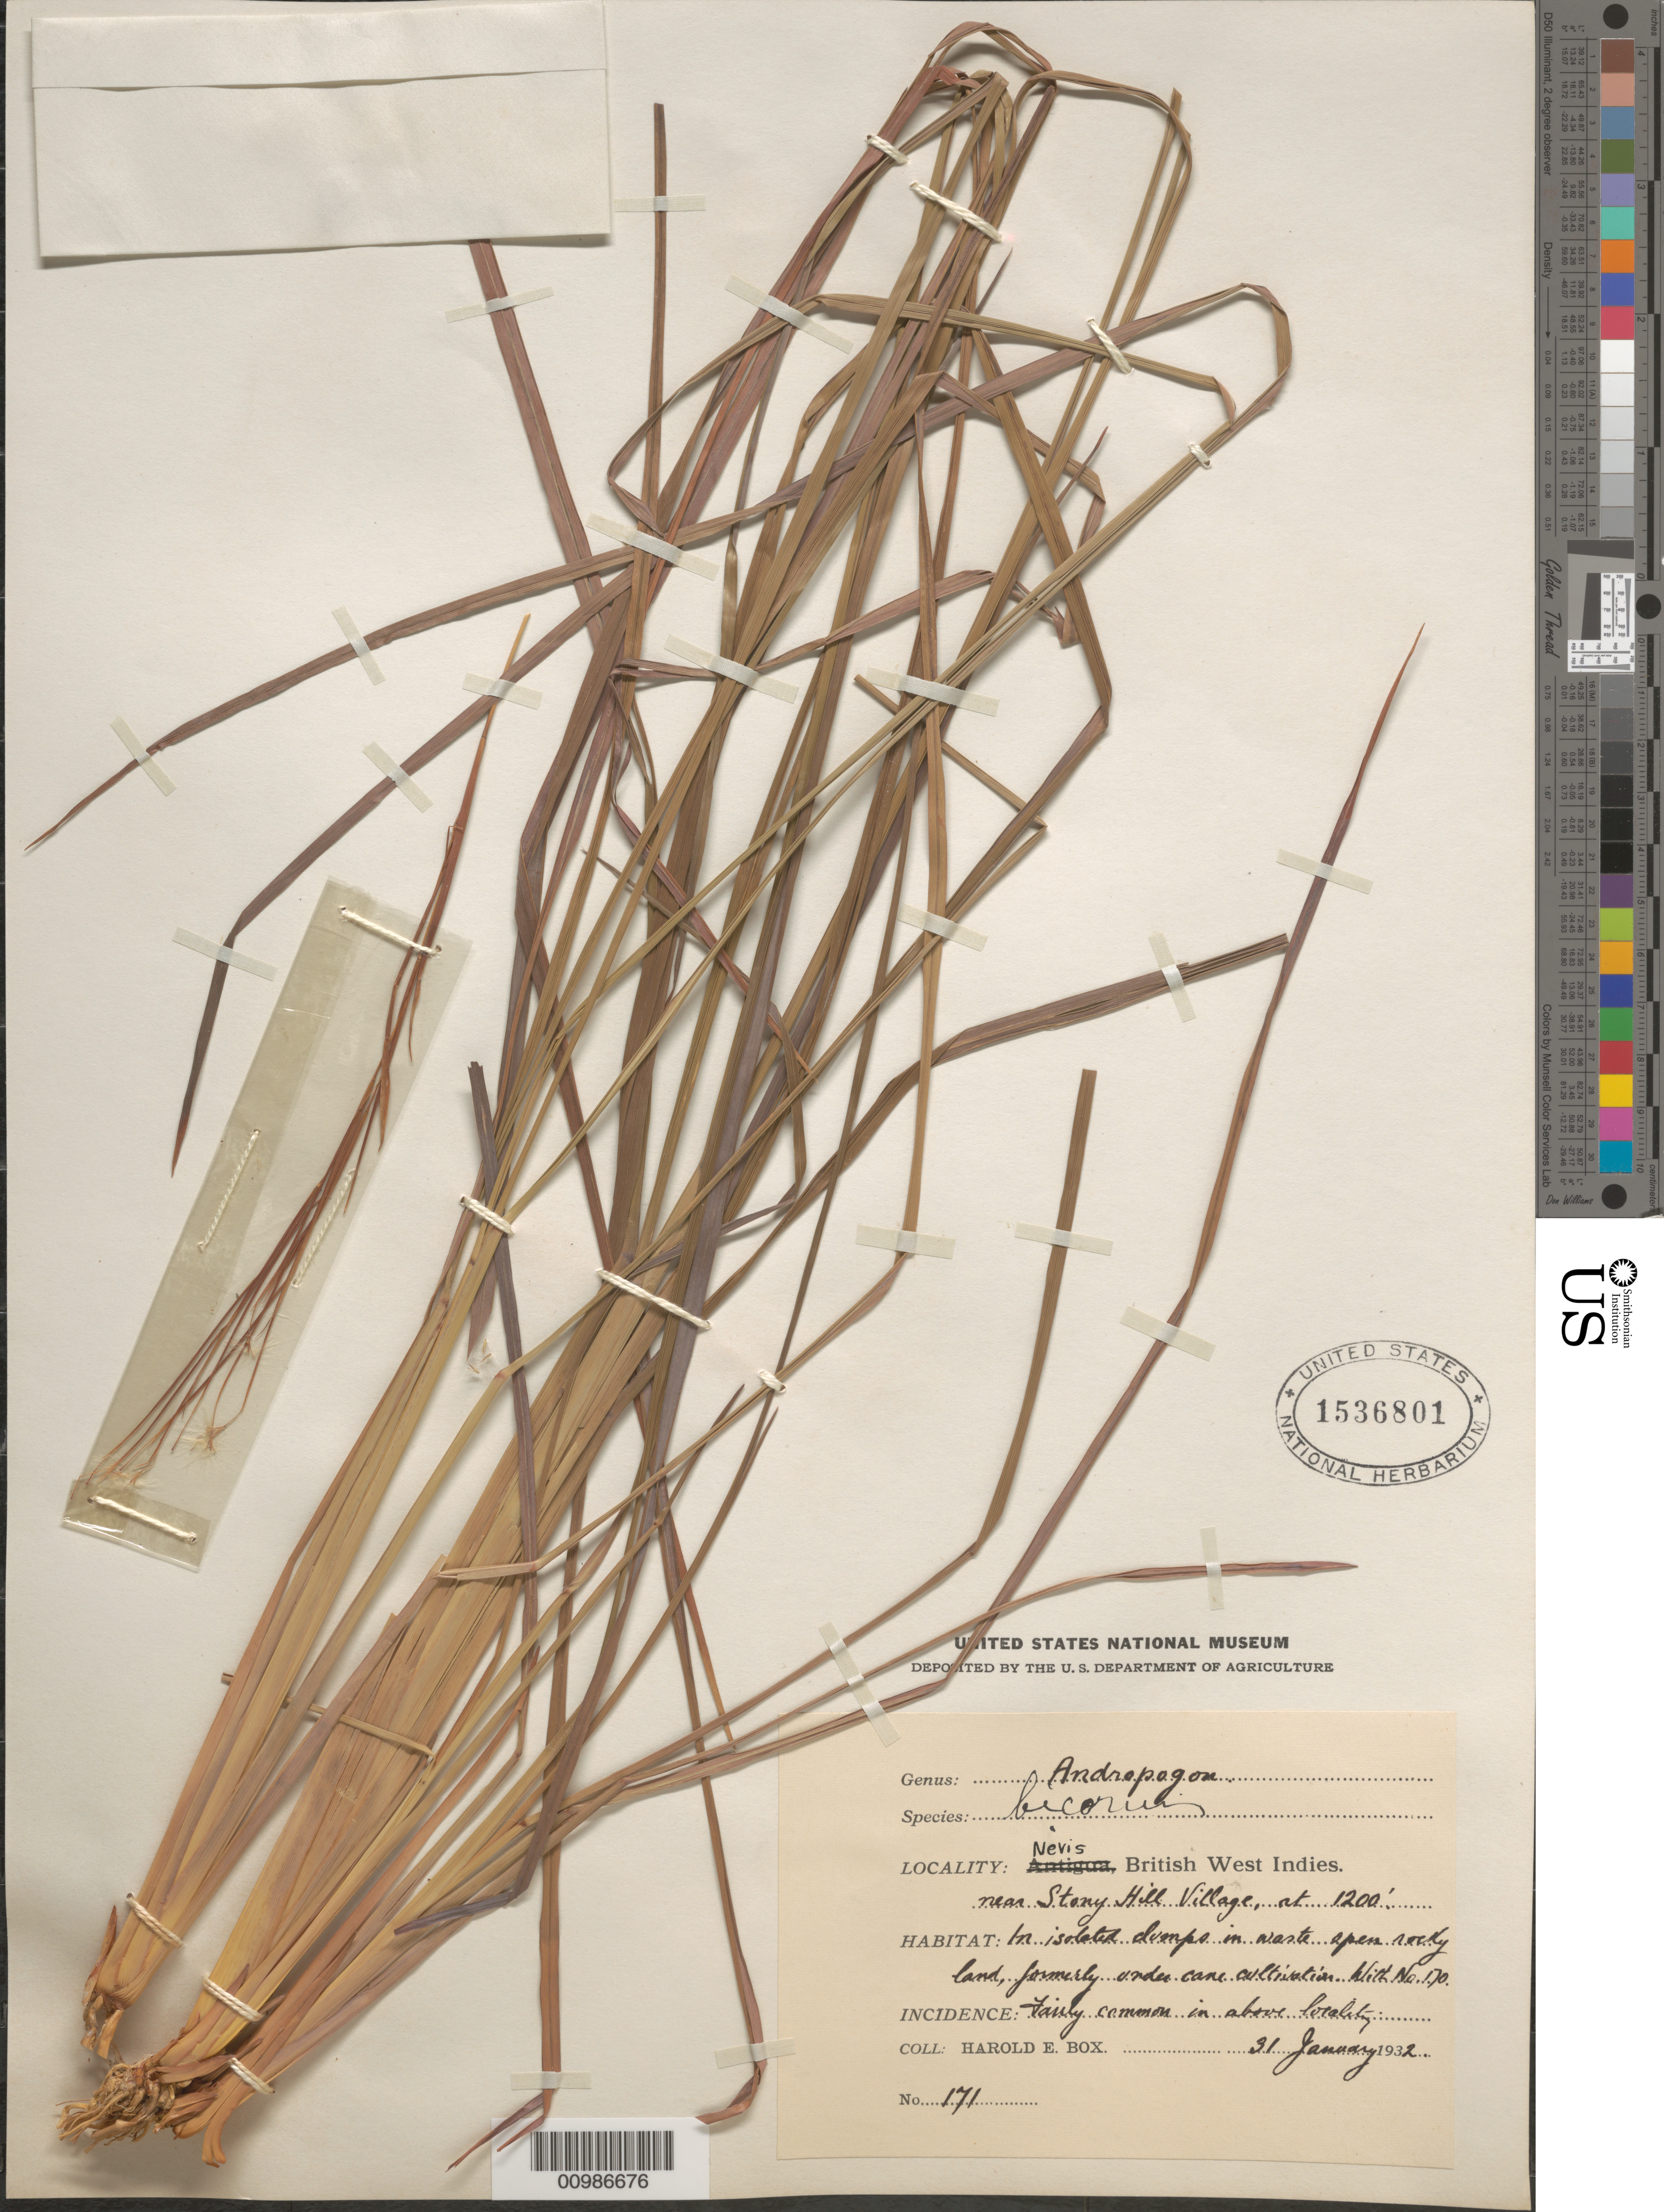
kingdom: Plantae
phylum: Tracheophyta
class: Liliopsida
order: Poales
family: Poaceae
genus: Andropogon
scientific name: Andropogon bicornis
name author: L.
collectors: H. E. Box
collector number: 171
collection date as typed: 31 Jan 1932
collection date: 1932-01-31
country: St. Christopher-Nevis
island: Nevis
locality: Stony Hill Village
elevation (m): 366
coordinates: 0 N, 0 E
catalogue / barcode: US 1536801